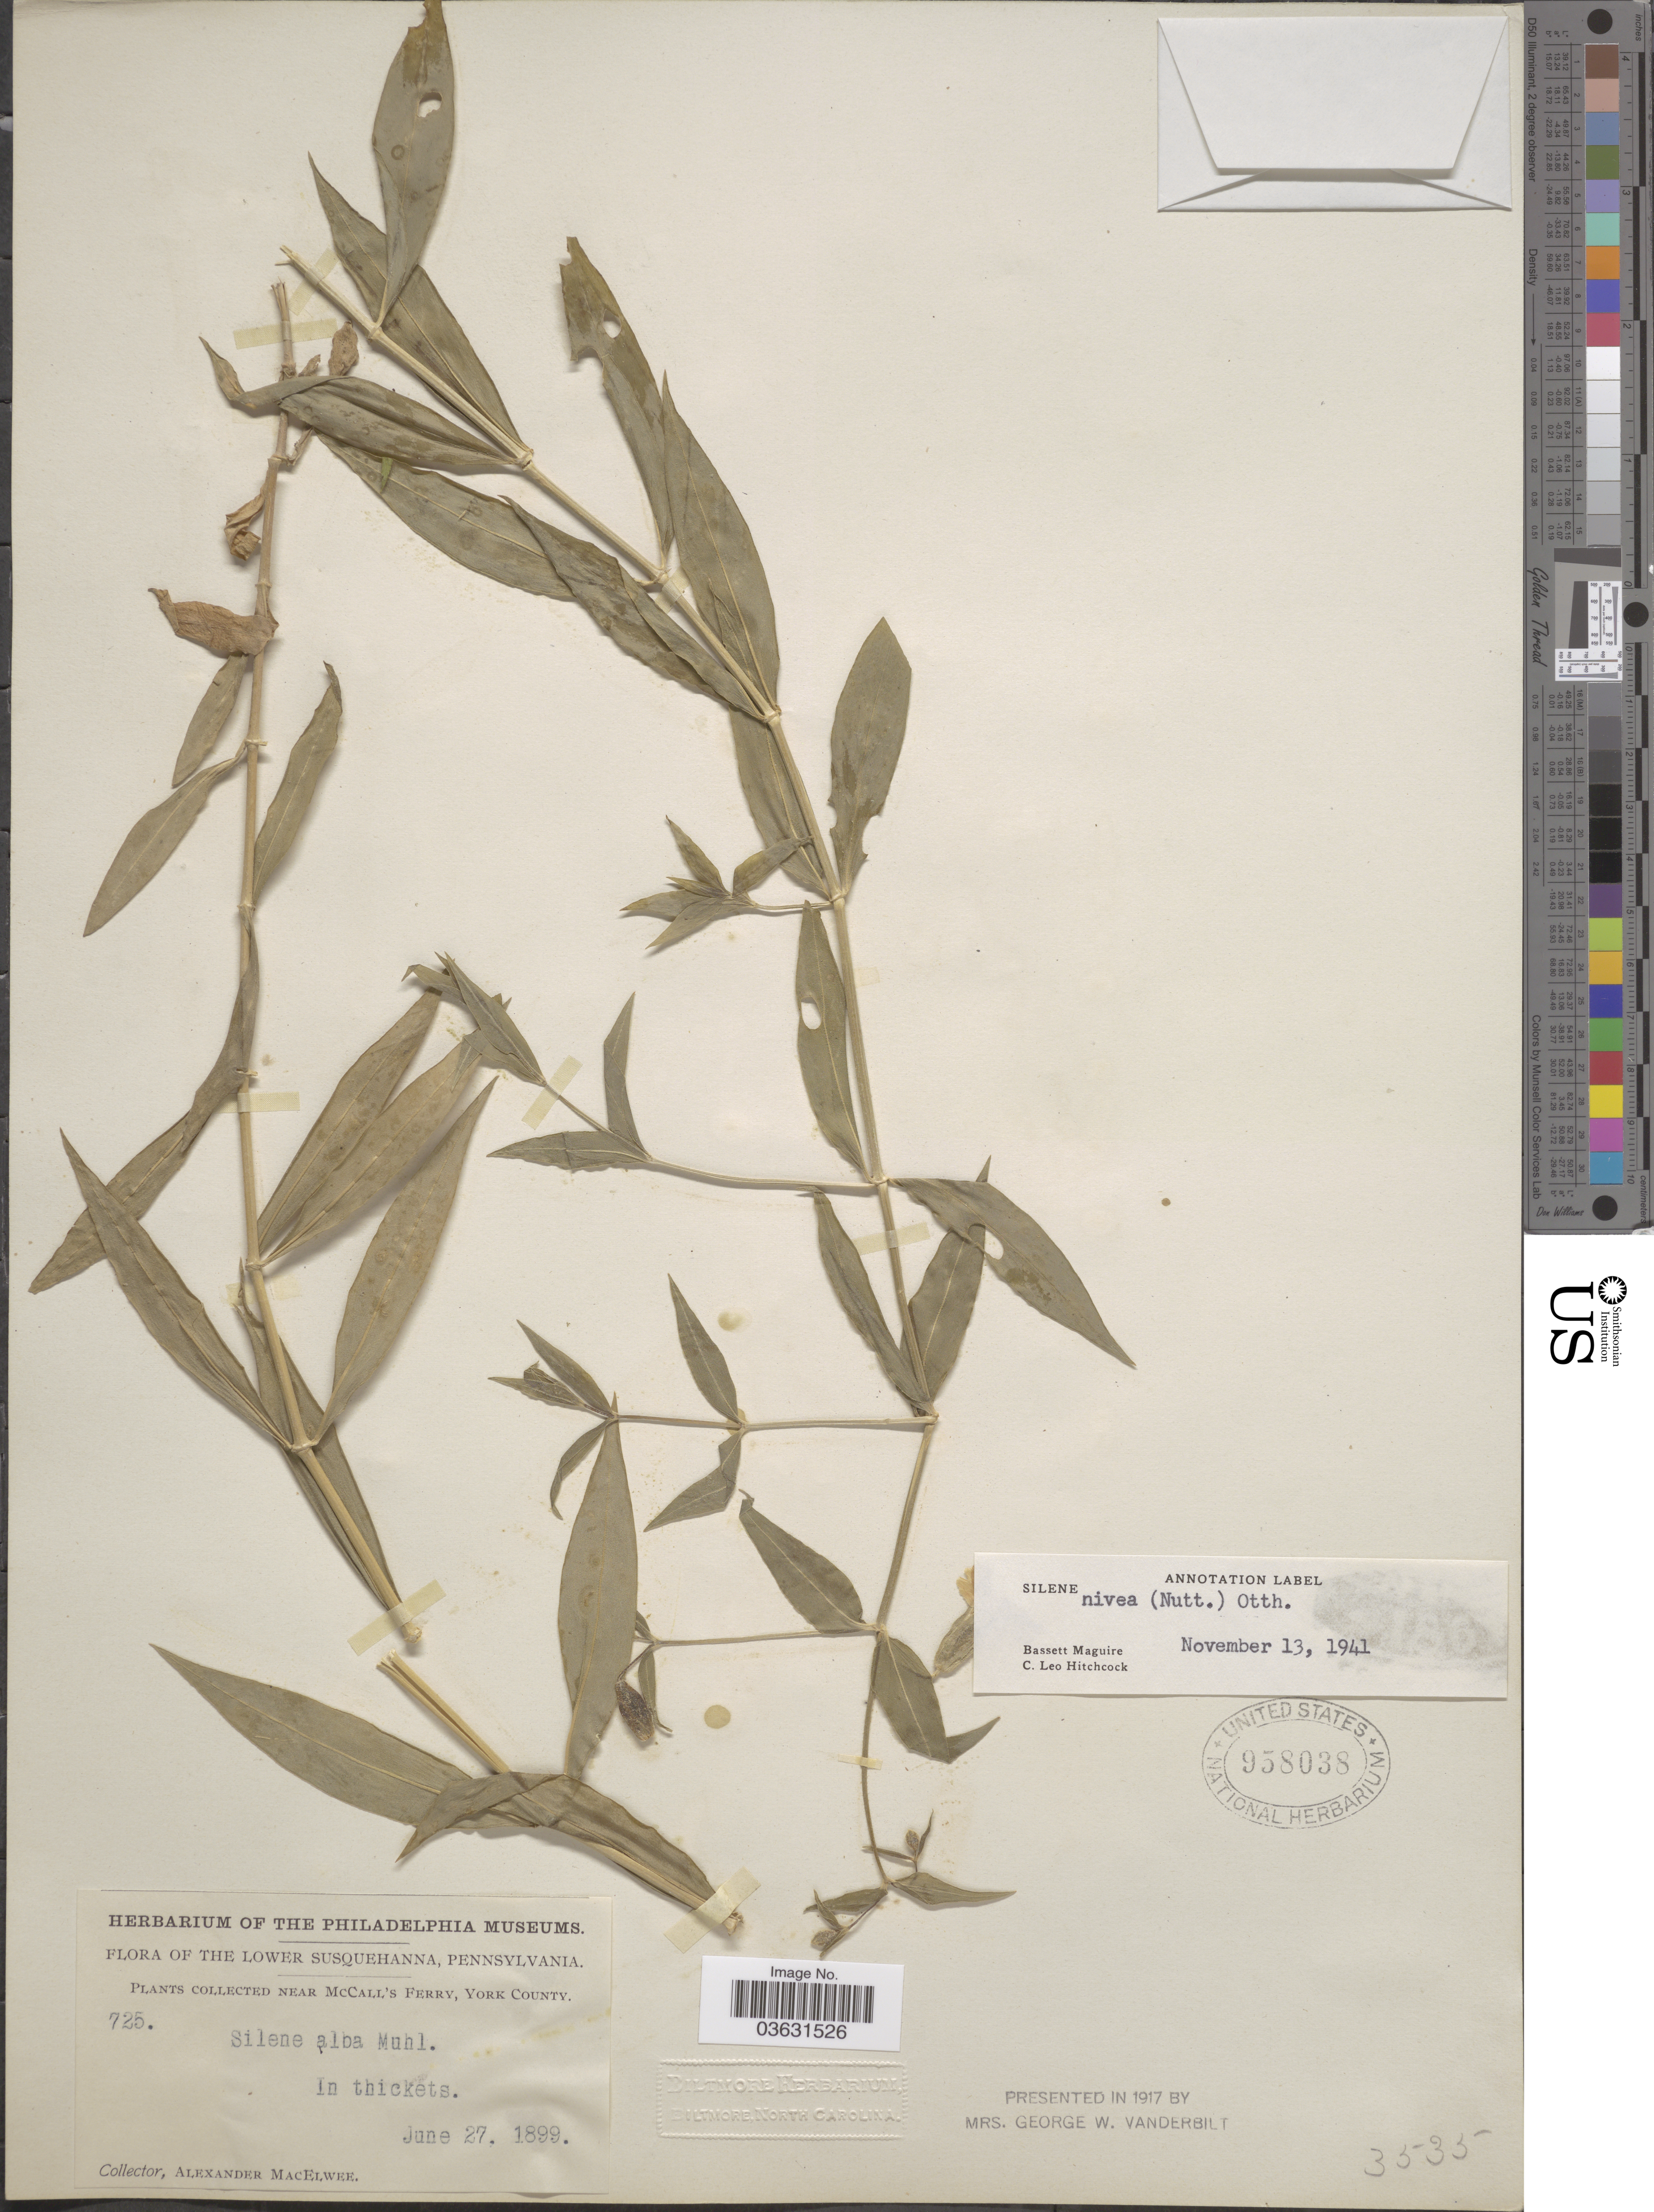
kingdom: Plantae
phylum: Tracheophyta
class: Magnoliopsida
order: Caryophyllales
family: Caryophyllaceae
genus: Silene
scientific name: Silene nivea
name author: (Nutt.) Muhl. ex DC.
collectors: A. MacElwee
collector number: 725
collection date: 1899-06-27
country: United States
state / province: Pennsylvania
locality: The Lower Susquehanna. Near McCall's Ferry, York County.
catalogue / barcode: US 958038